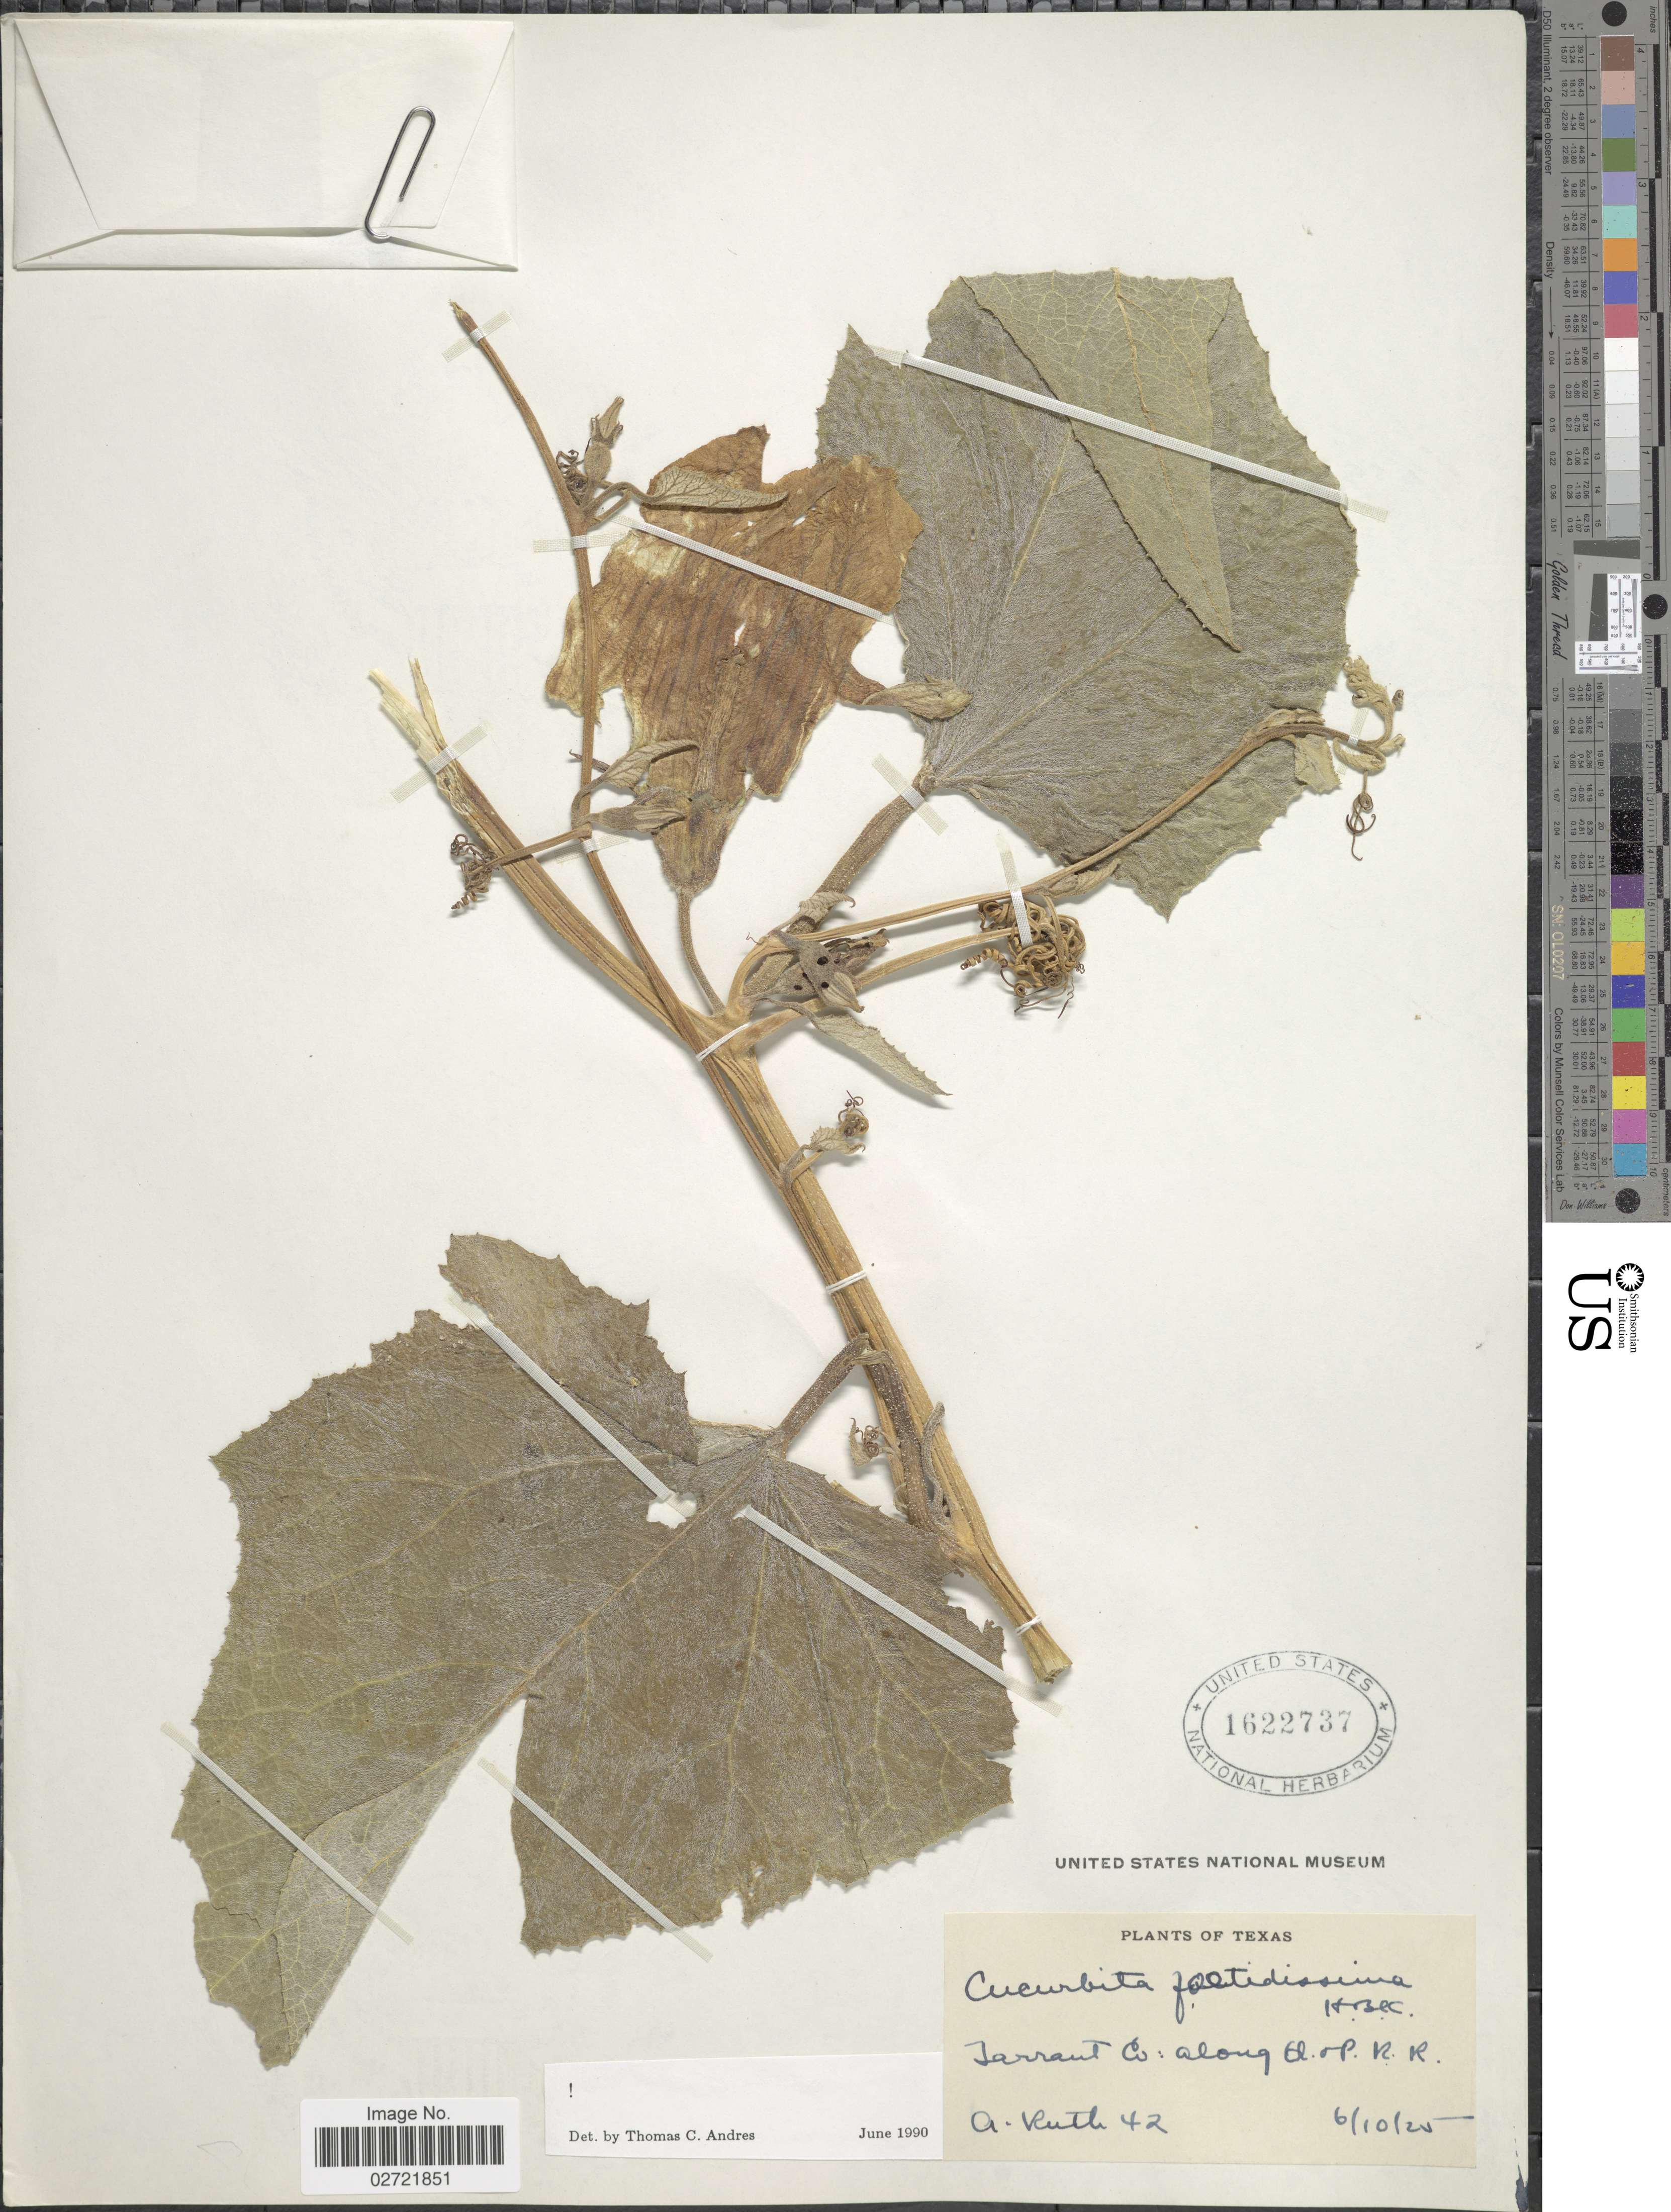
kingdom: Plantae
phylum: Tracheophyta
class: Magnoliopsida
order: Cucurbitales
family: Cucurbitaceae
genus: Cucurbita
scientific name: Cucurbita foetidissima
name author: Kunth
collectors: A. Ruth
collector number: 42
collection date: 1925-06-10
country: United States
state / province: Texas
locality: Tarrant Co: Along bl. of R.R.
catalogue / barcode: US 1622737